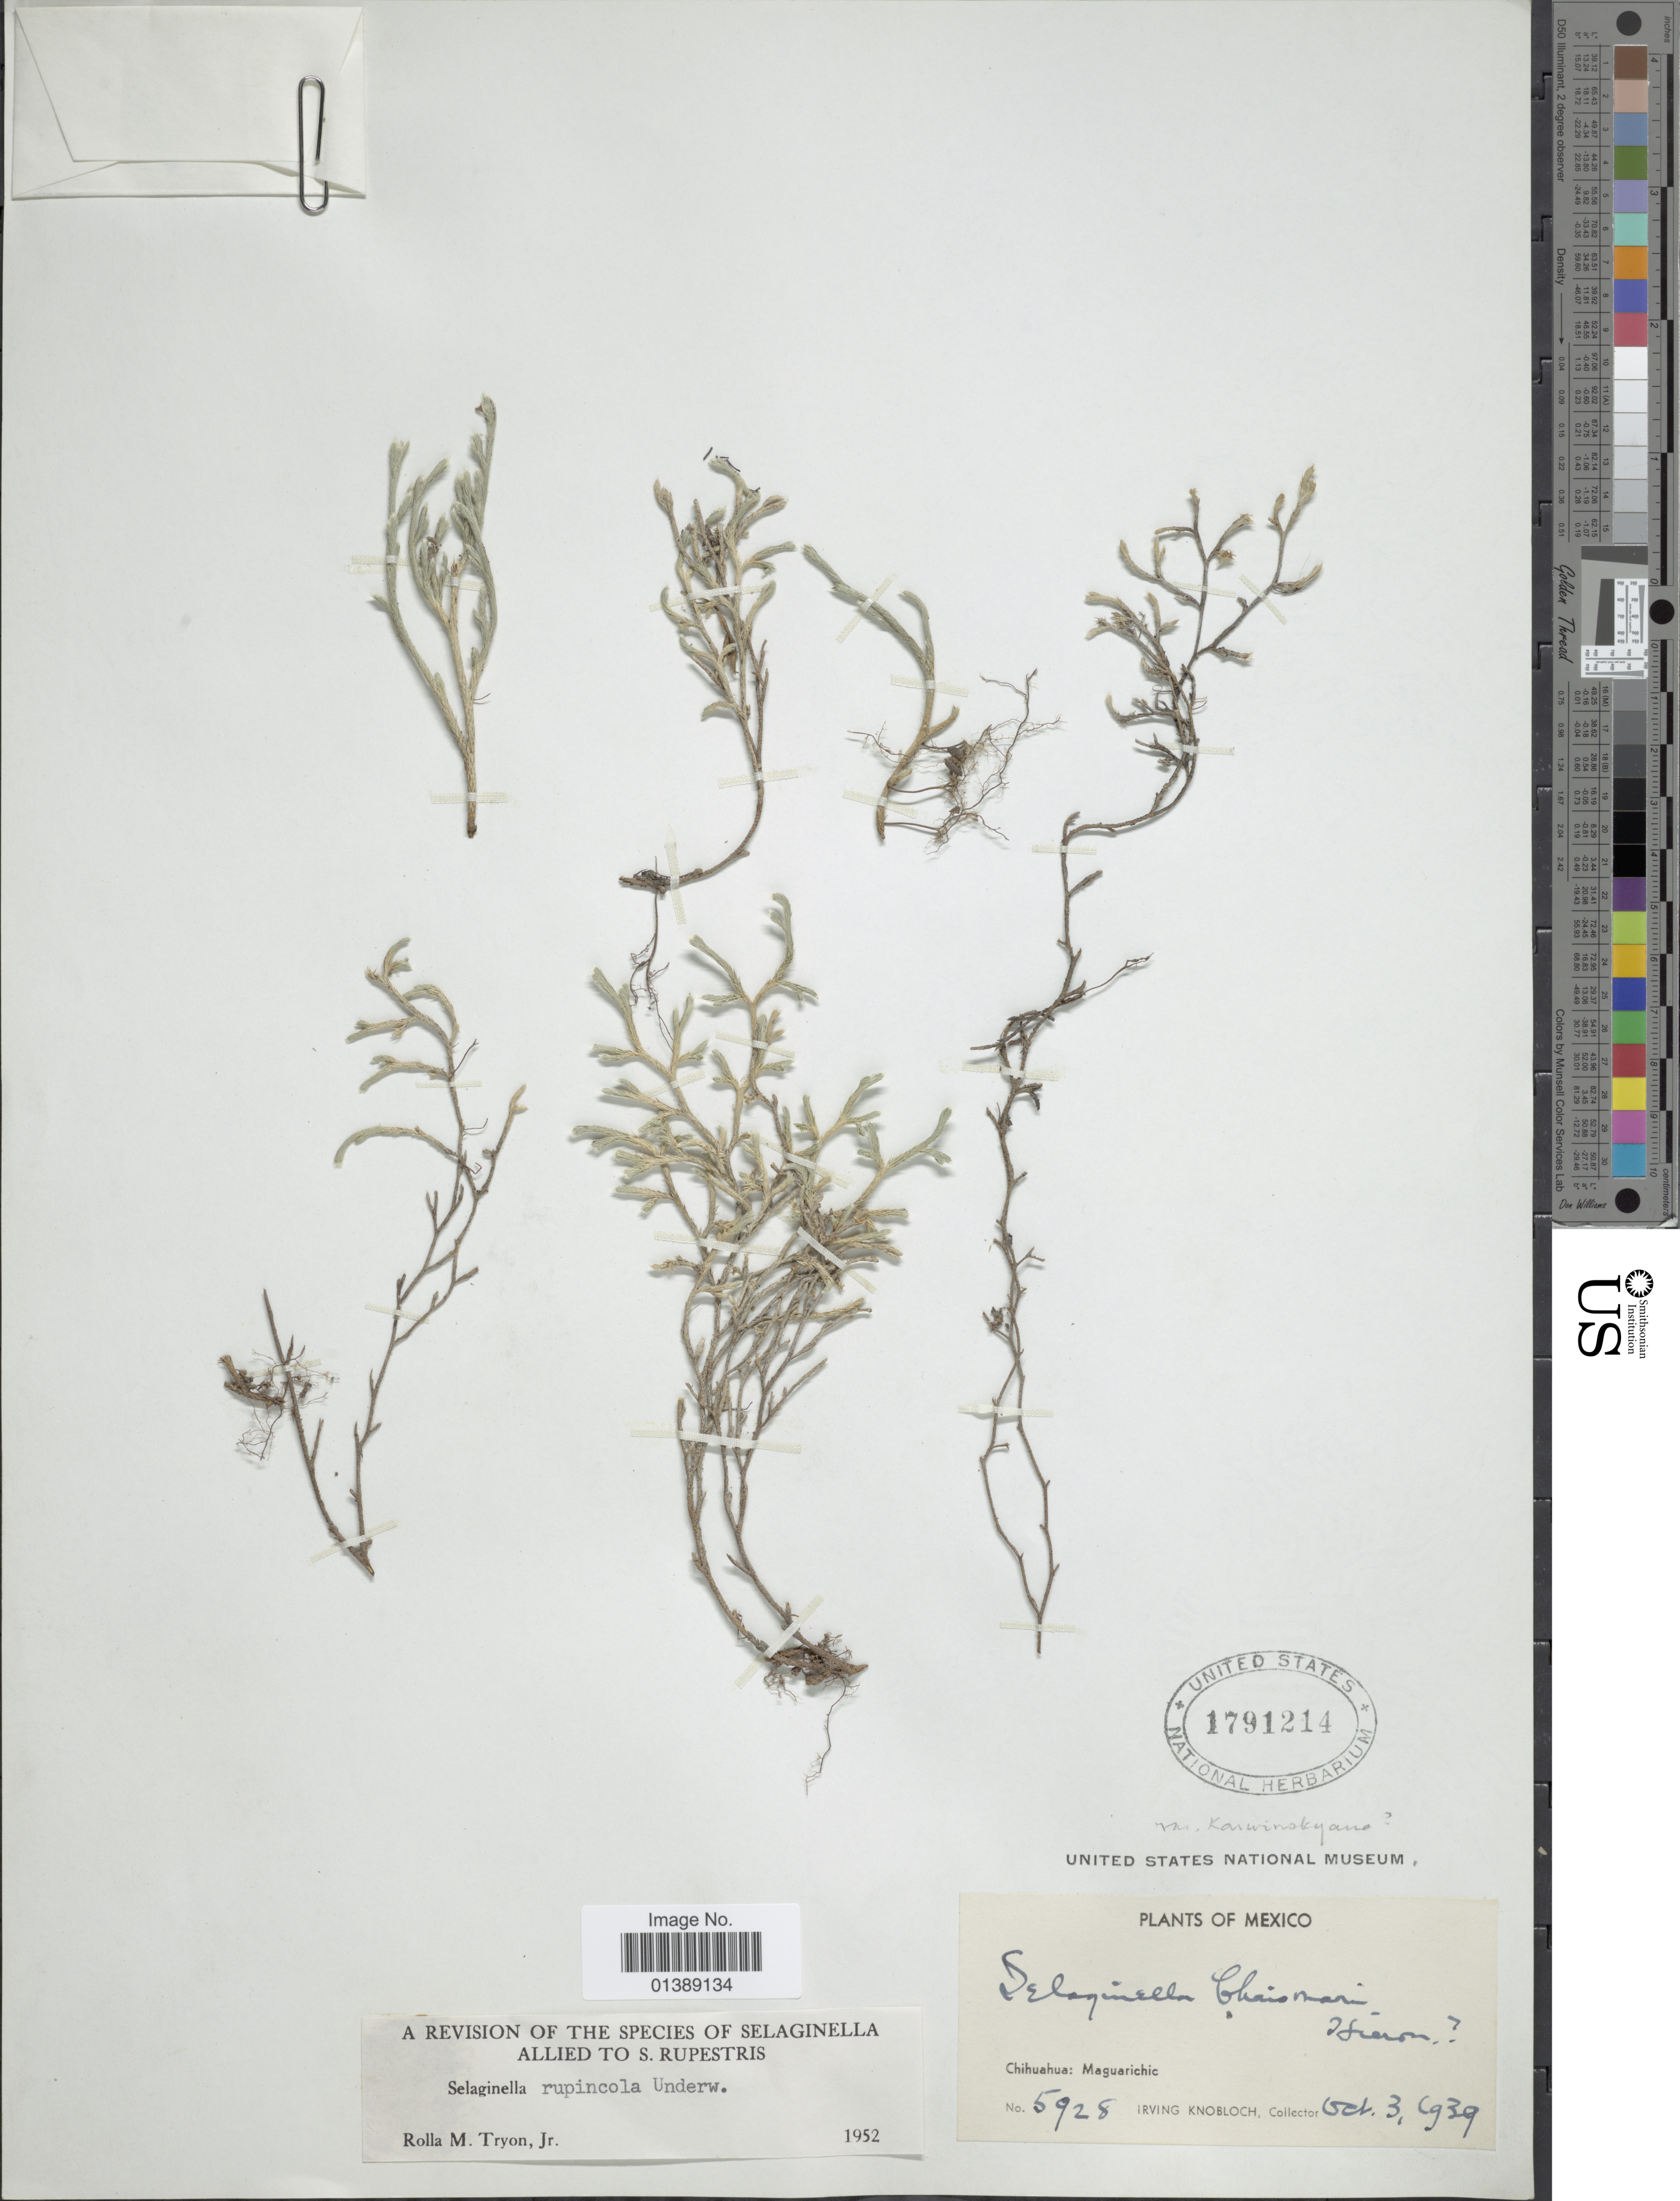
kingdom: Plantae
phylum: Tracheophyta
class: Lycopodiopsida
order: Selaginellales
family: Selaginellaceae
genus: Selaginella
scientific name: Selaginella rupincola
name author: Underw.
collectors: I. W. Knobloch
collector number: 5928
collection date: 1939-10-03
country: Mexico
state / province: Chihuahua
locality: Maguarichic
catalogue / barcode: US 1791214